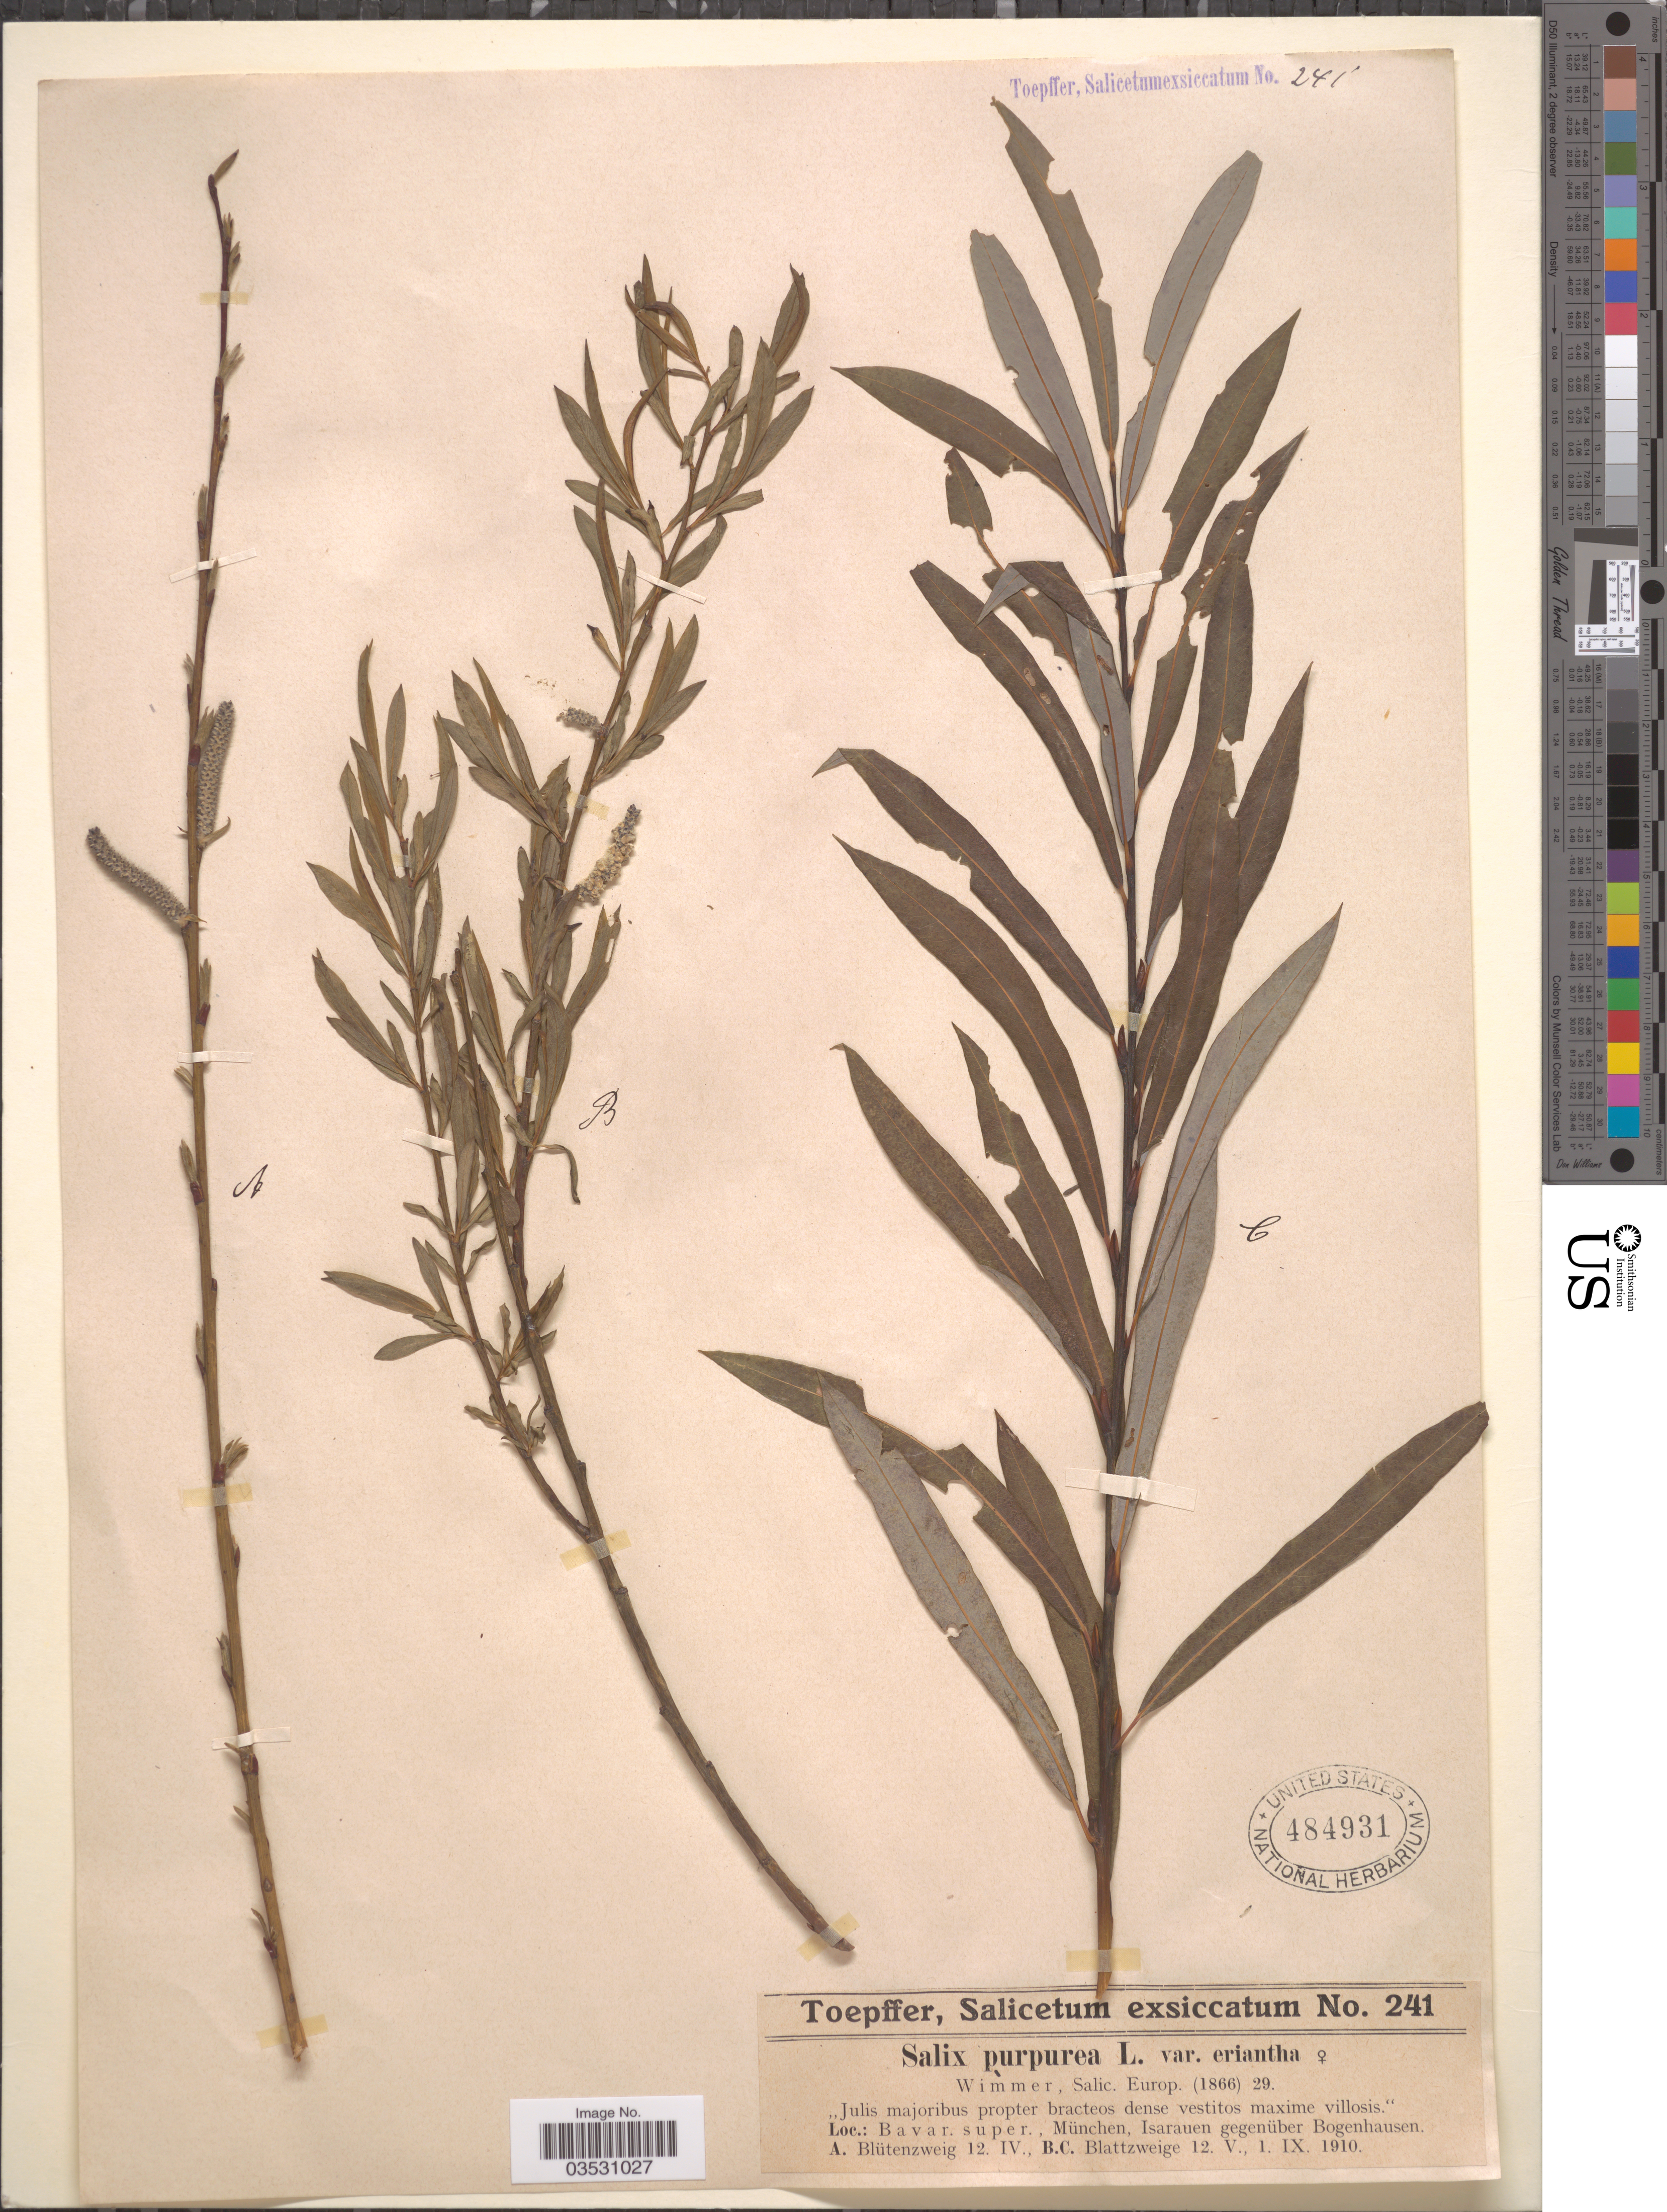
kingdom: Plantae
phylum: Tracheophyta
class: Magnoliopsida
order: Malpighiales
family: Salicaceae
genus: Salix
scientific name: Salix purpurea var. eriantha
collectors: A. Toepffer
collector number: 241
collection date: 1910-04-12/1910-09-01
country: Germany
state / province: Bayern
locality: Bavar. super., München, Isarauen gegenüber Bogenhausen.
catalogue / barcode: US 484931